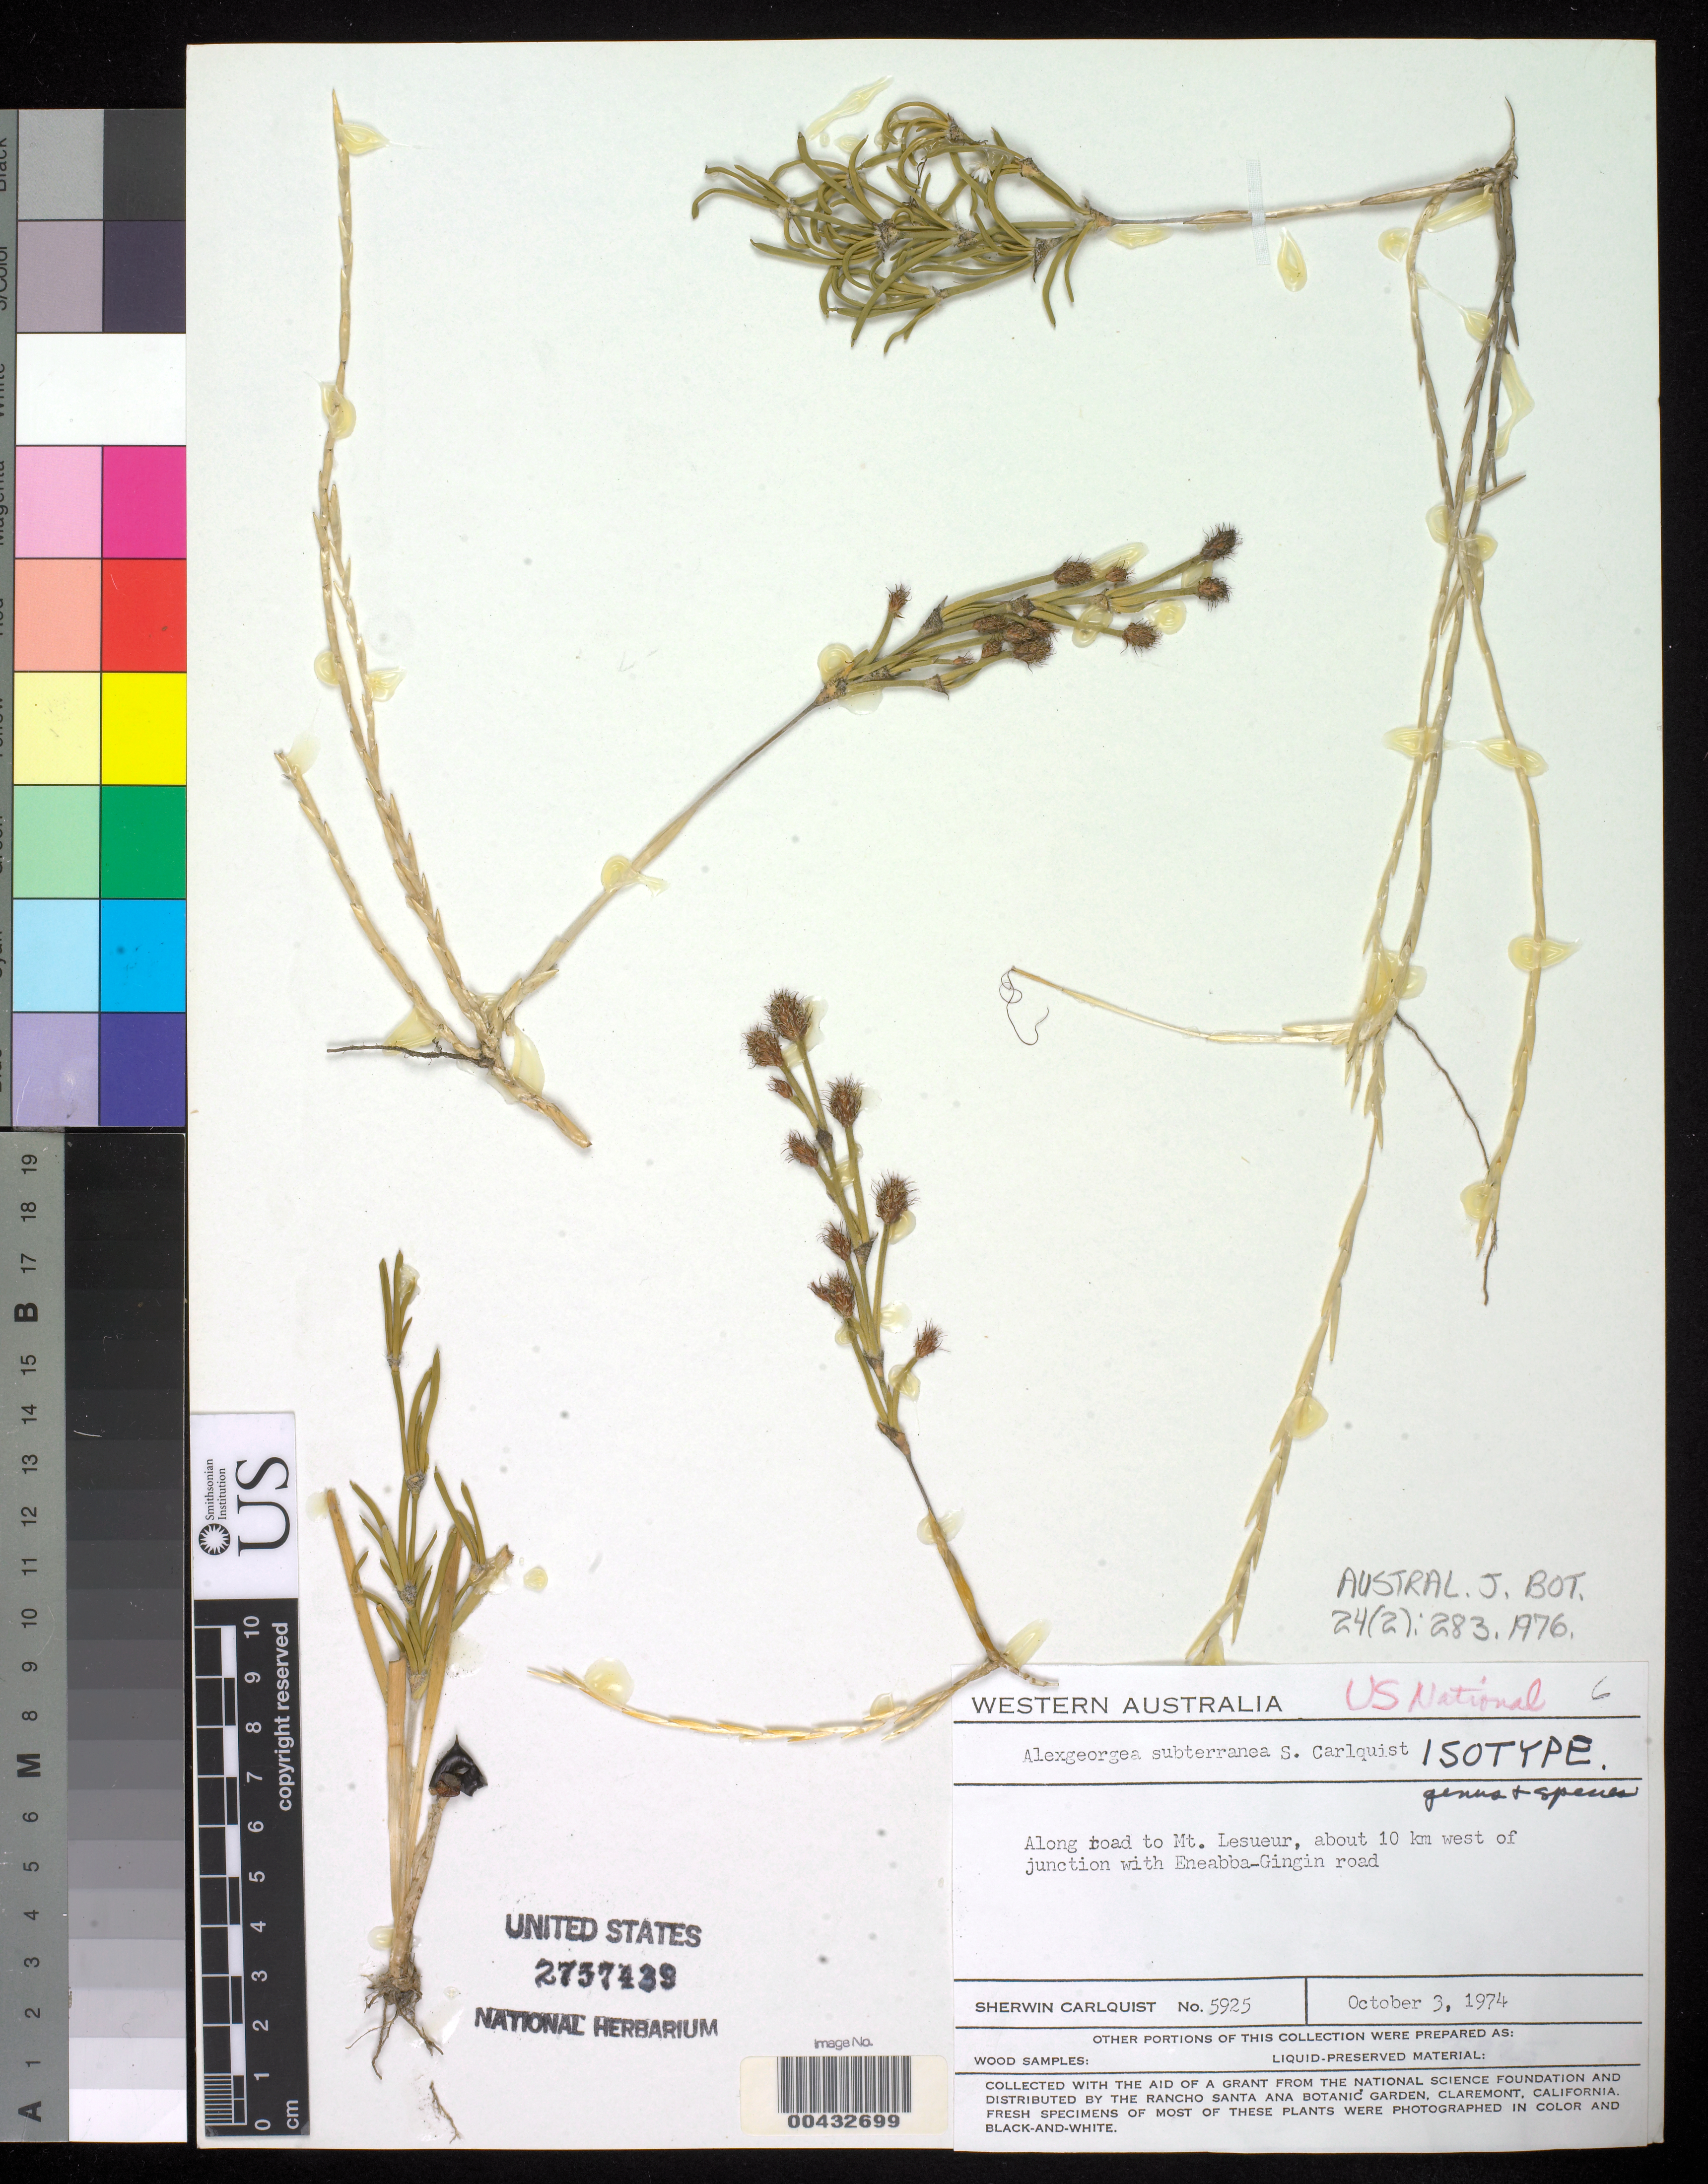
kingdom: Plantae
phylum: Tracheophyta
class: Liliopsida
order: Poales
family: Restionaceae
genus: Alexgeorgea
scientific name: Alexgeorgea subterranea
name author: Carlquist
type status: Isotype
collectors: S. Carlquist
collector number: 5925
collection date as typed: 03 Oct 1974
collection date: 1974-10-03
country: Australia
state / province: Western Australia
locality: Along Road to Mt. Lesueur, W of junction with Eneabba-Gingin Road.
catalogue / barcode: US 2757439